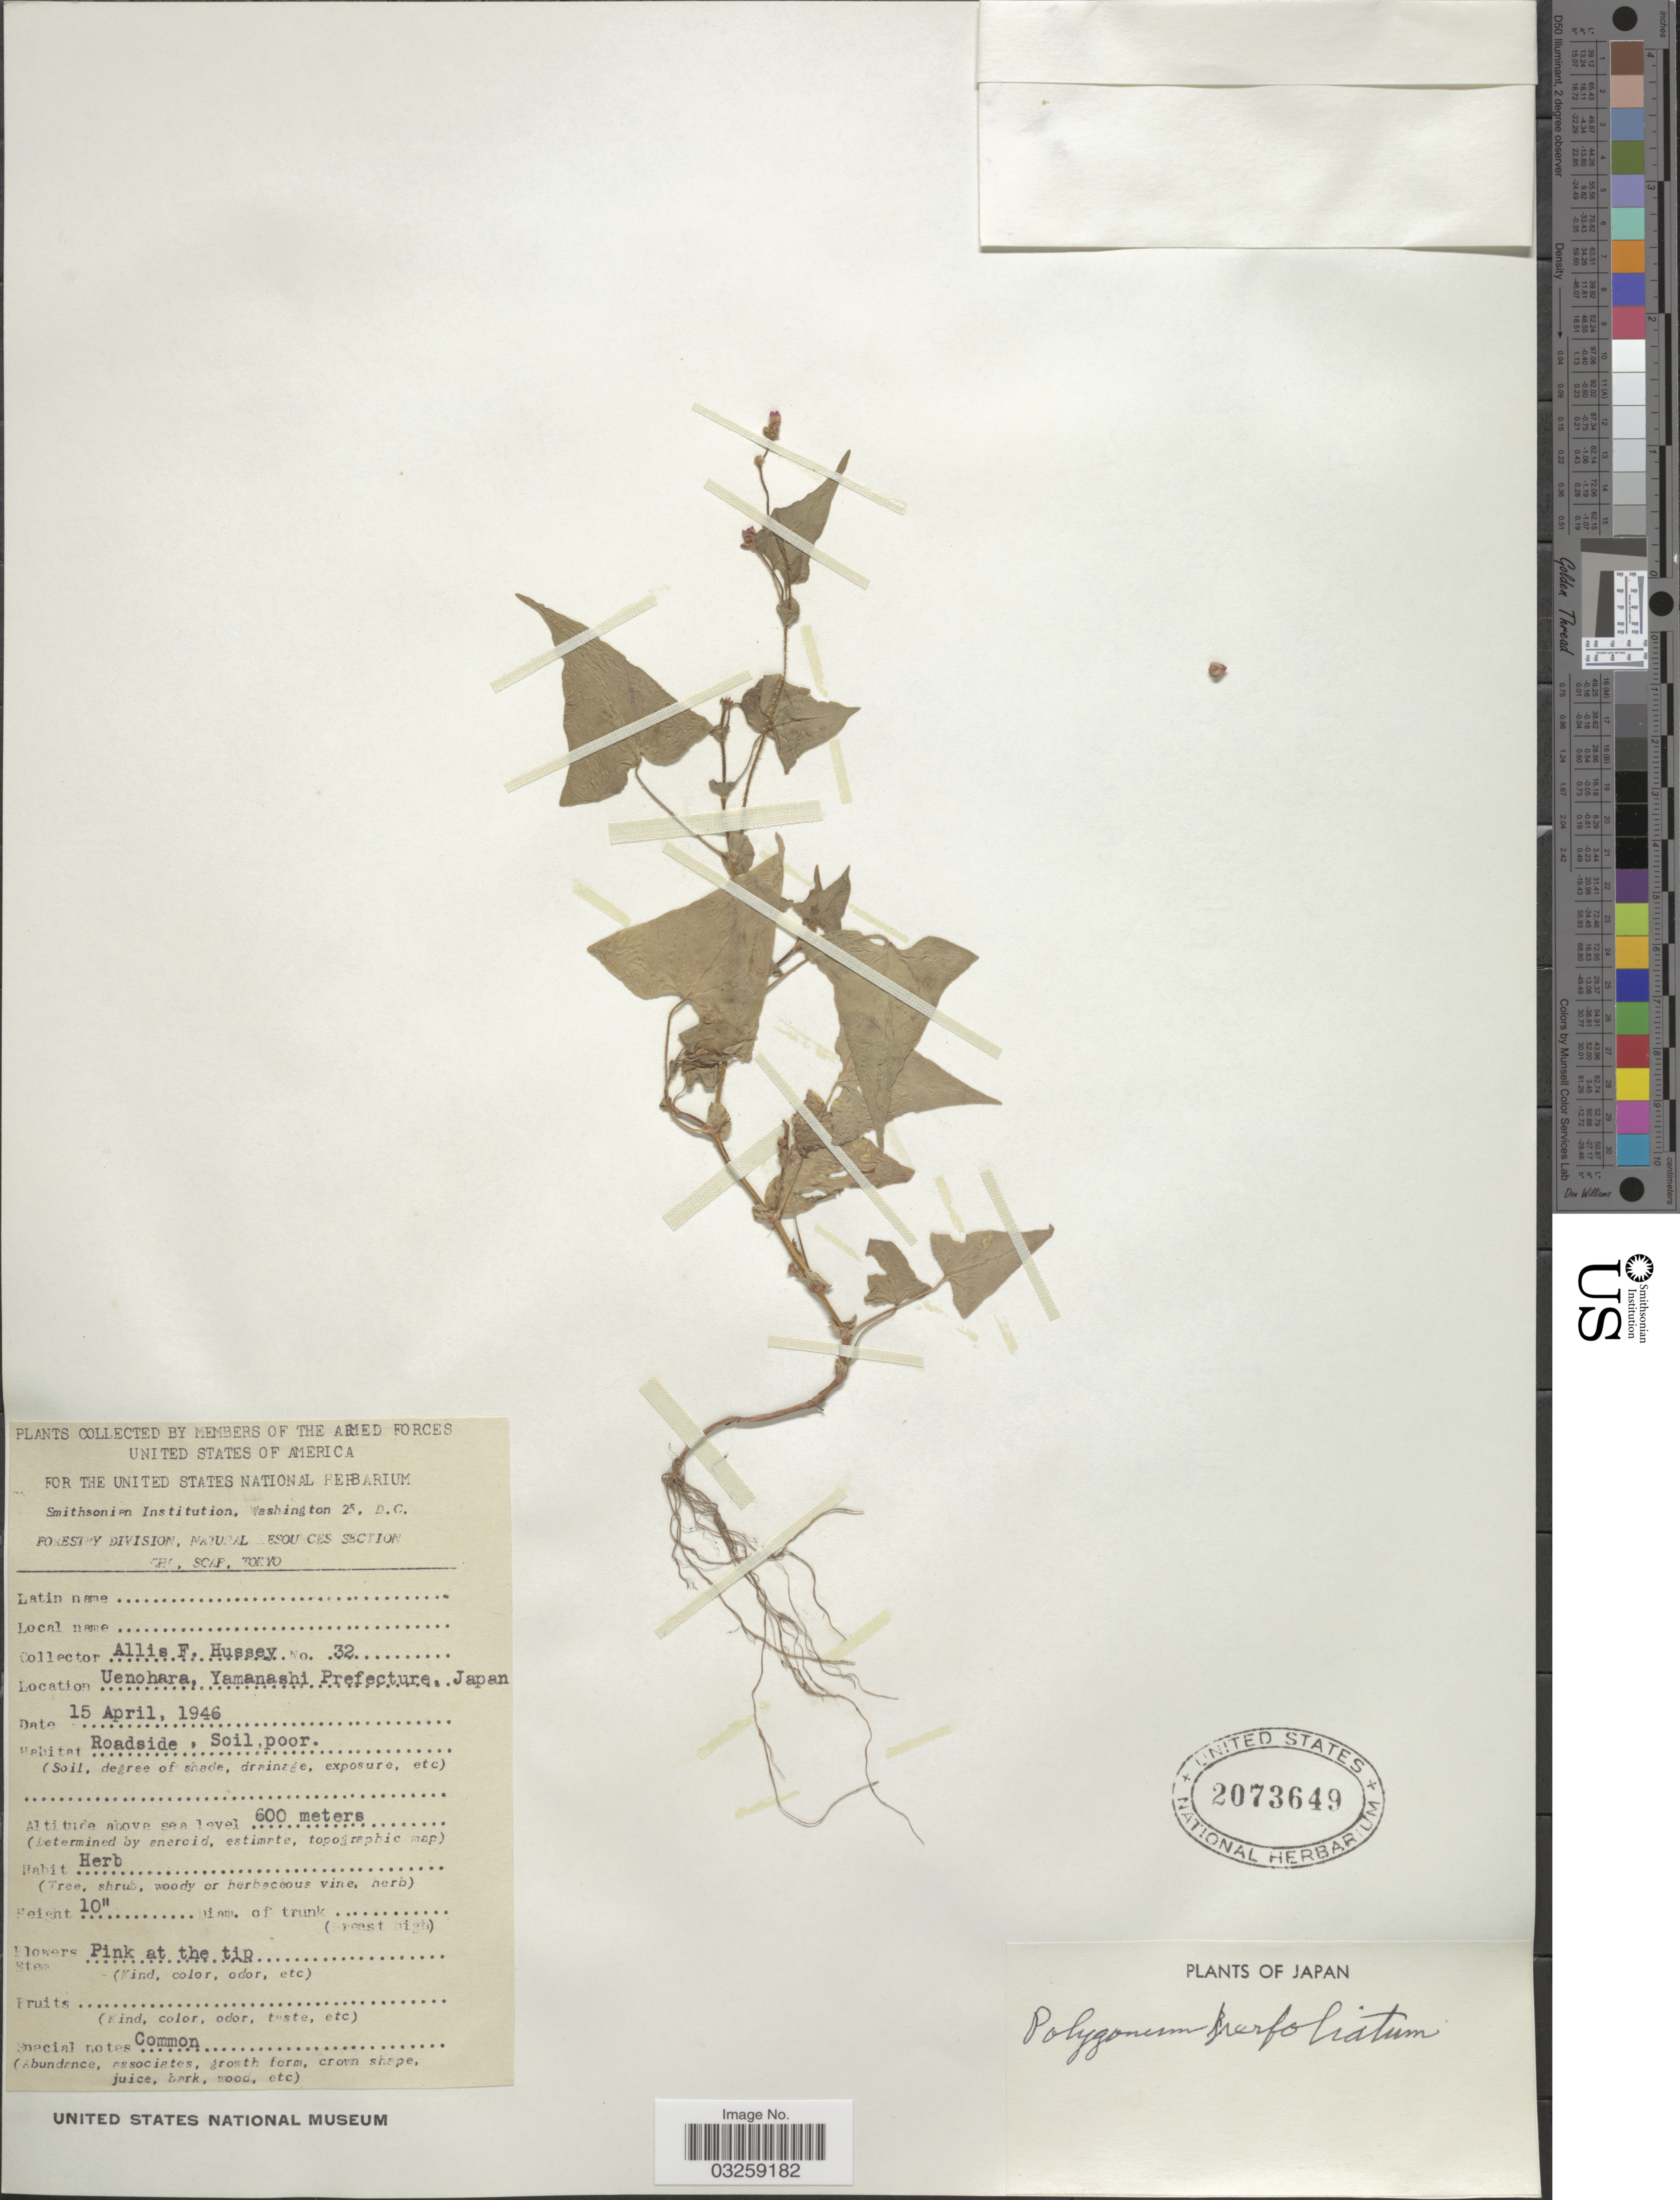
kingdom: Plantae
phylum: Tracheophyta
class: Magnoliopsida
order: Caryophyllales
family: Polygonaceae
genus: Polygonum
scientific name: Polygonum perfoliatum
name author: L.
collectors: A. Hussey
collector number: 32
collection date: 1946-04-15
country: Japan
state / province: Yamanasi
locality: Uenohara. Yamanashi Prefecture. Roadside.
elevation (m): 600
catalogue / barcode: US 2073649